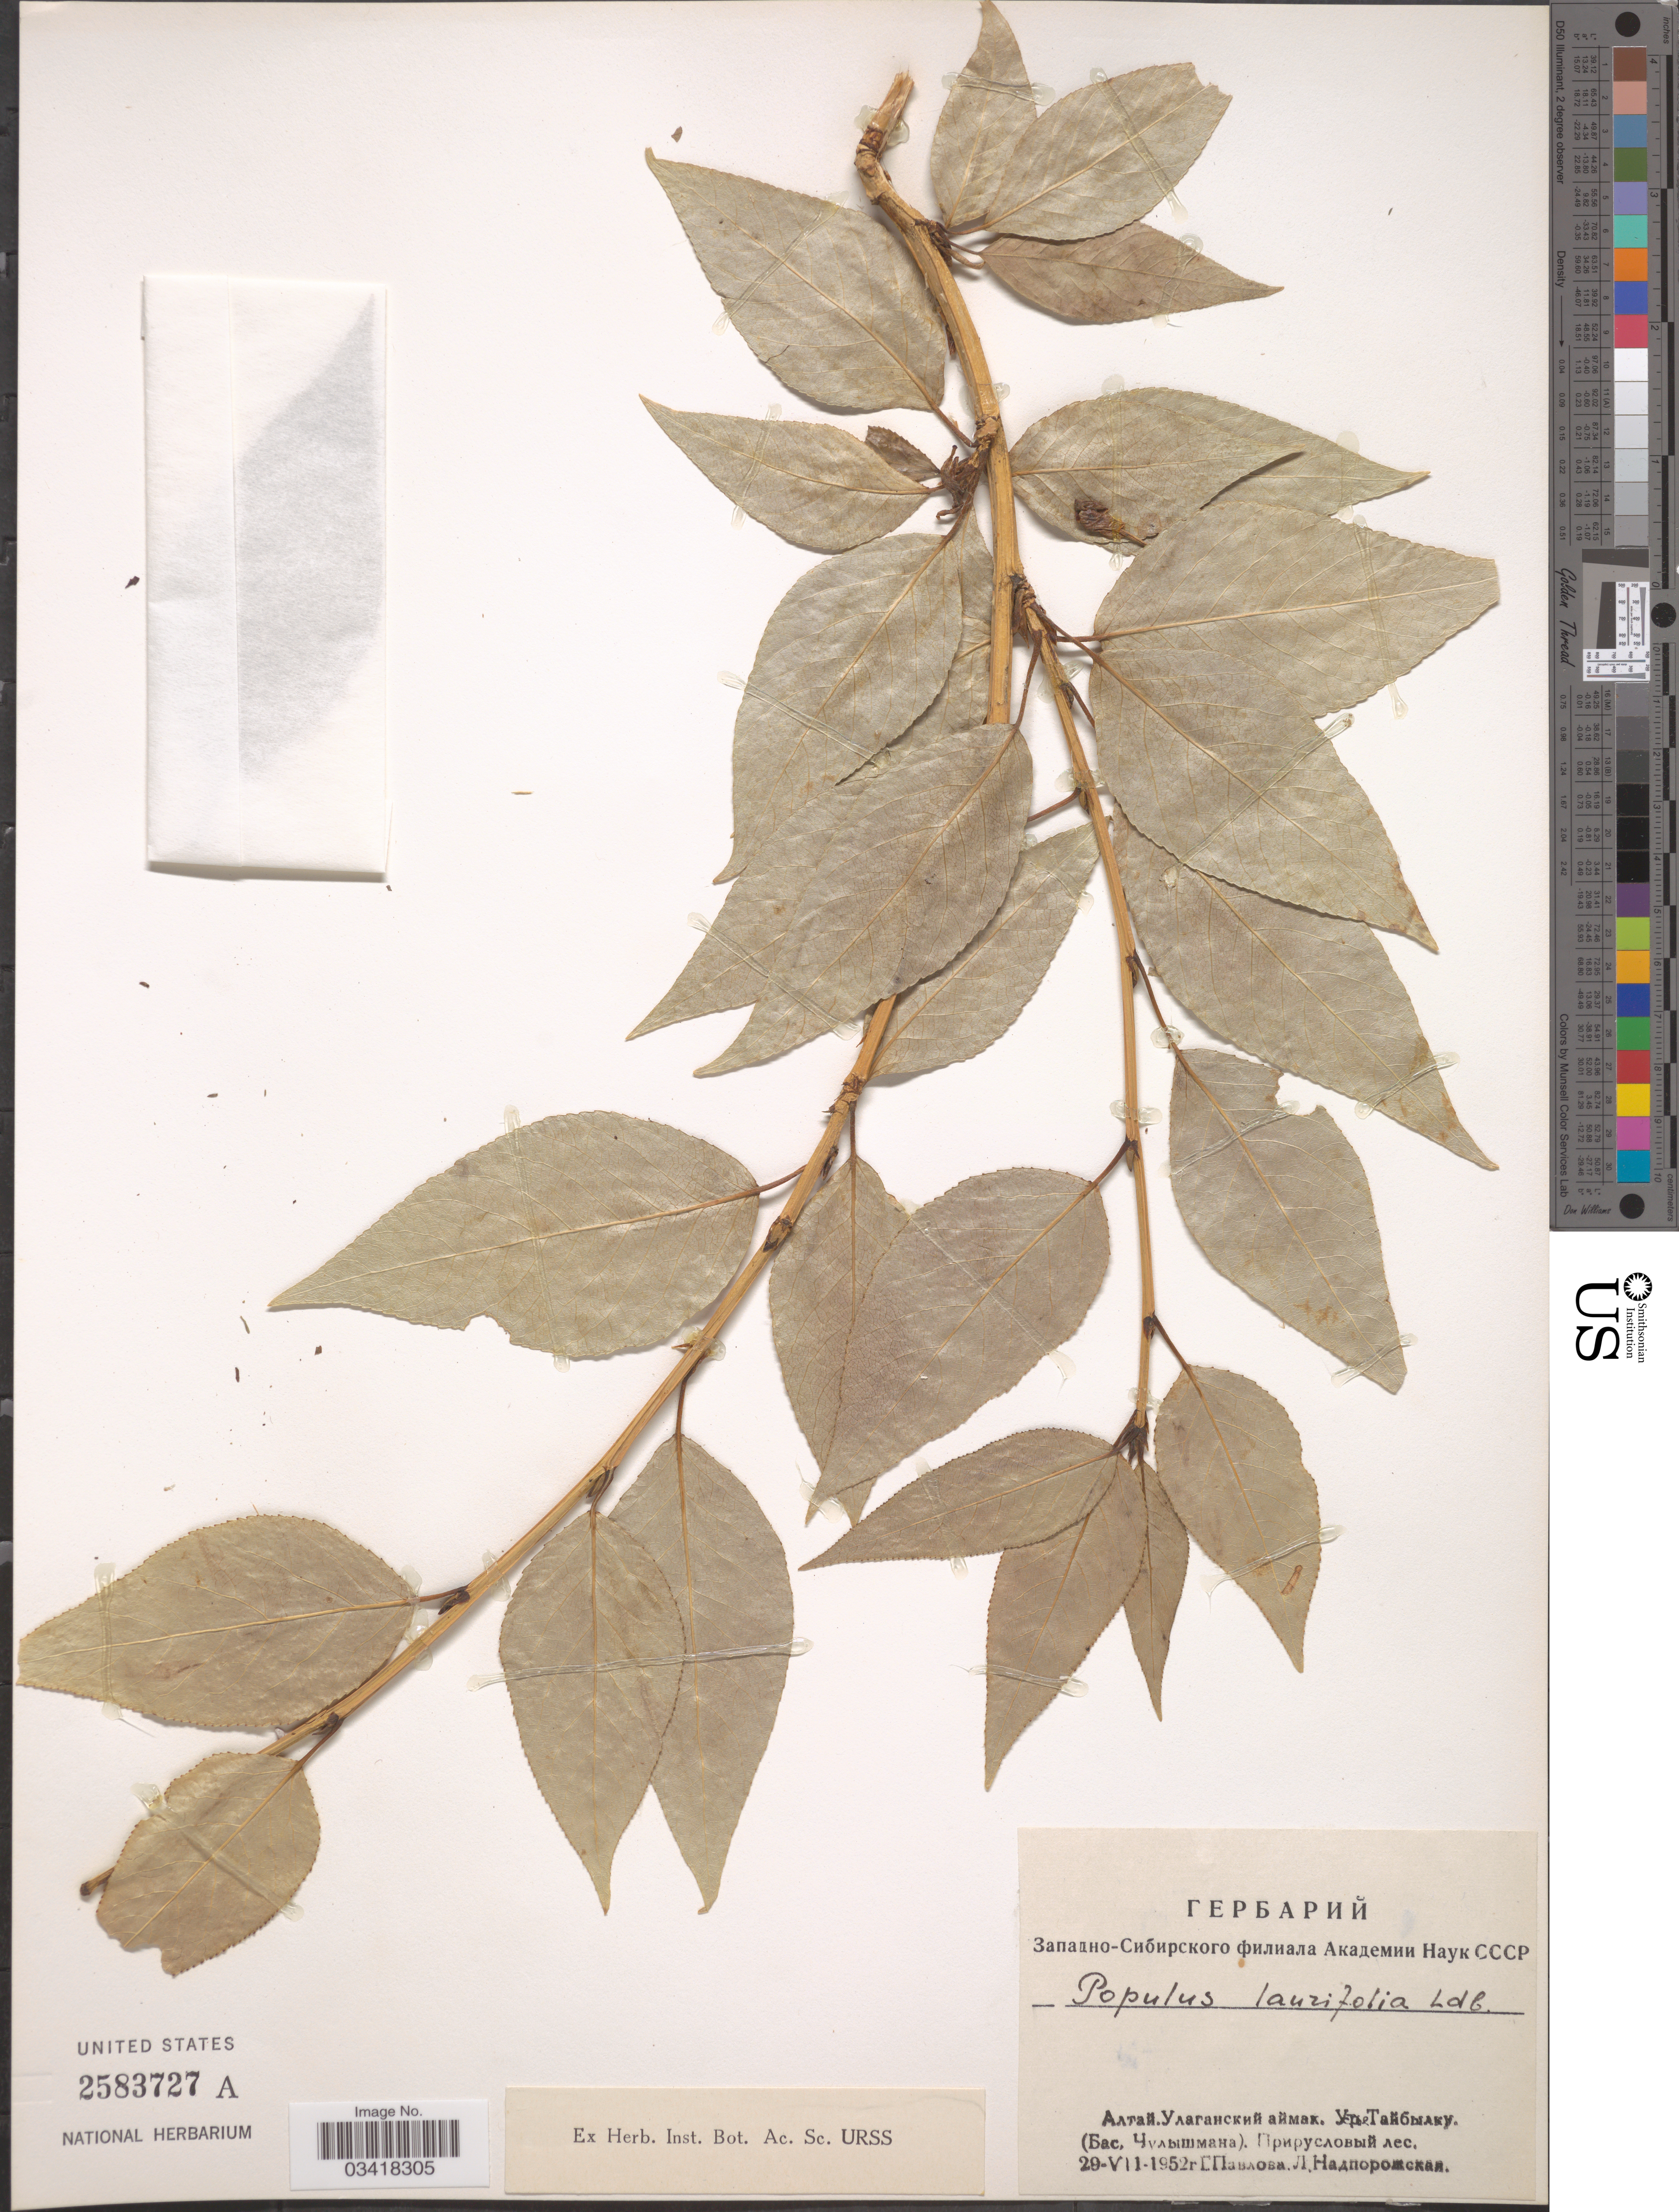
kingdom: Plantae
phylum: Tracheophyta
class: Magnoliopsida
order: Malpighiales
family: Salicaceae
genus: Populus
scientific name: Populus laurifolia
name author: Ledeb.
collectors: G. Pavlova & L. Nadporozhskaya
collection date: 1952-07-29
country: Russian Federation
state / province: Altai Republic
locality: Ulagansiy, Basin of River Chulyshman.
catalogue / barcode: US 2583727A